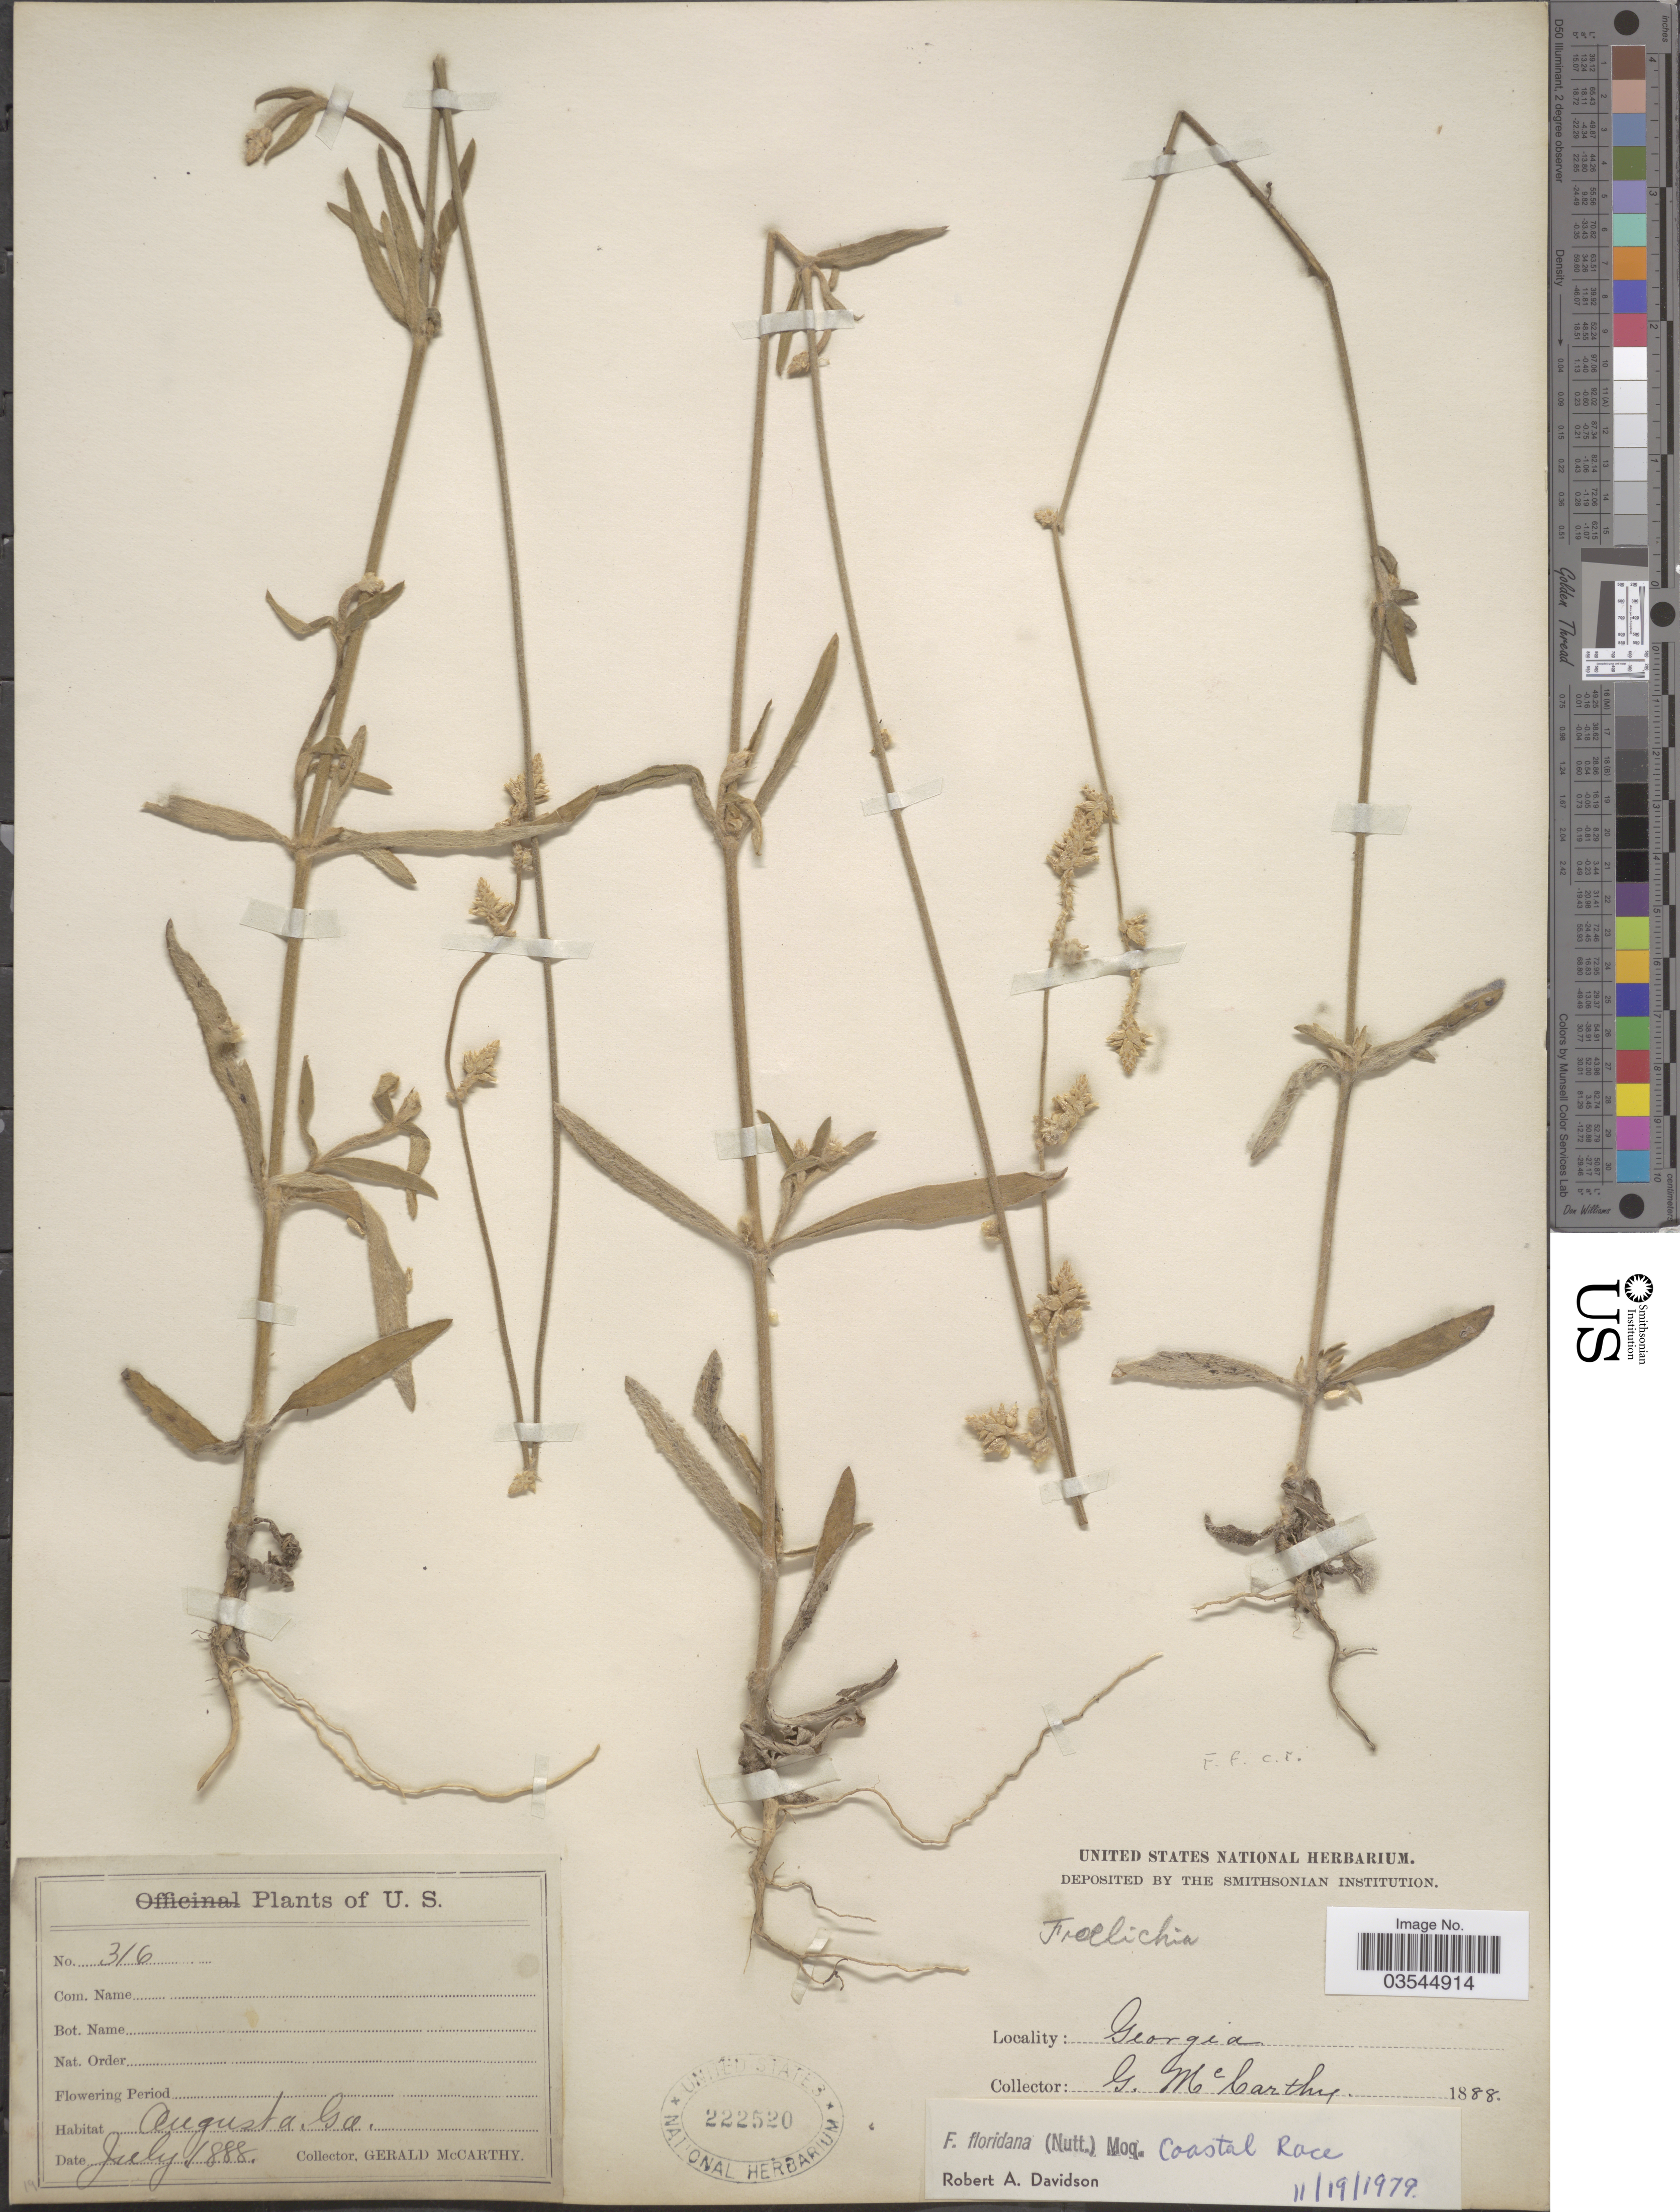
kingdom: Plantae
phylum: Tracheophyta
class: Magnoliopsida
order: Caryophyllales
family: Amaranthaceae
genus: Froelichia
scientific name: Froelichia floridana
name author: (Nutt.) Moq.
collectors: M. McCarthy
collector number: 316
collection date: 1888-07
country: United States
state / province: Georgia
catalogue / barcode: US 222520